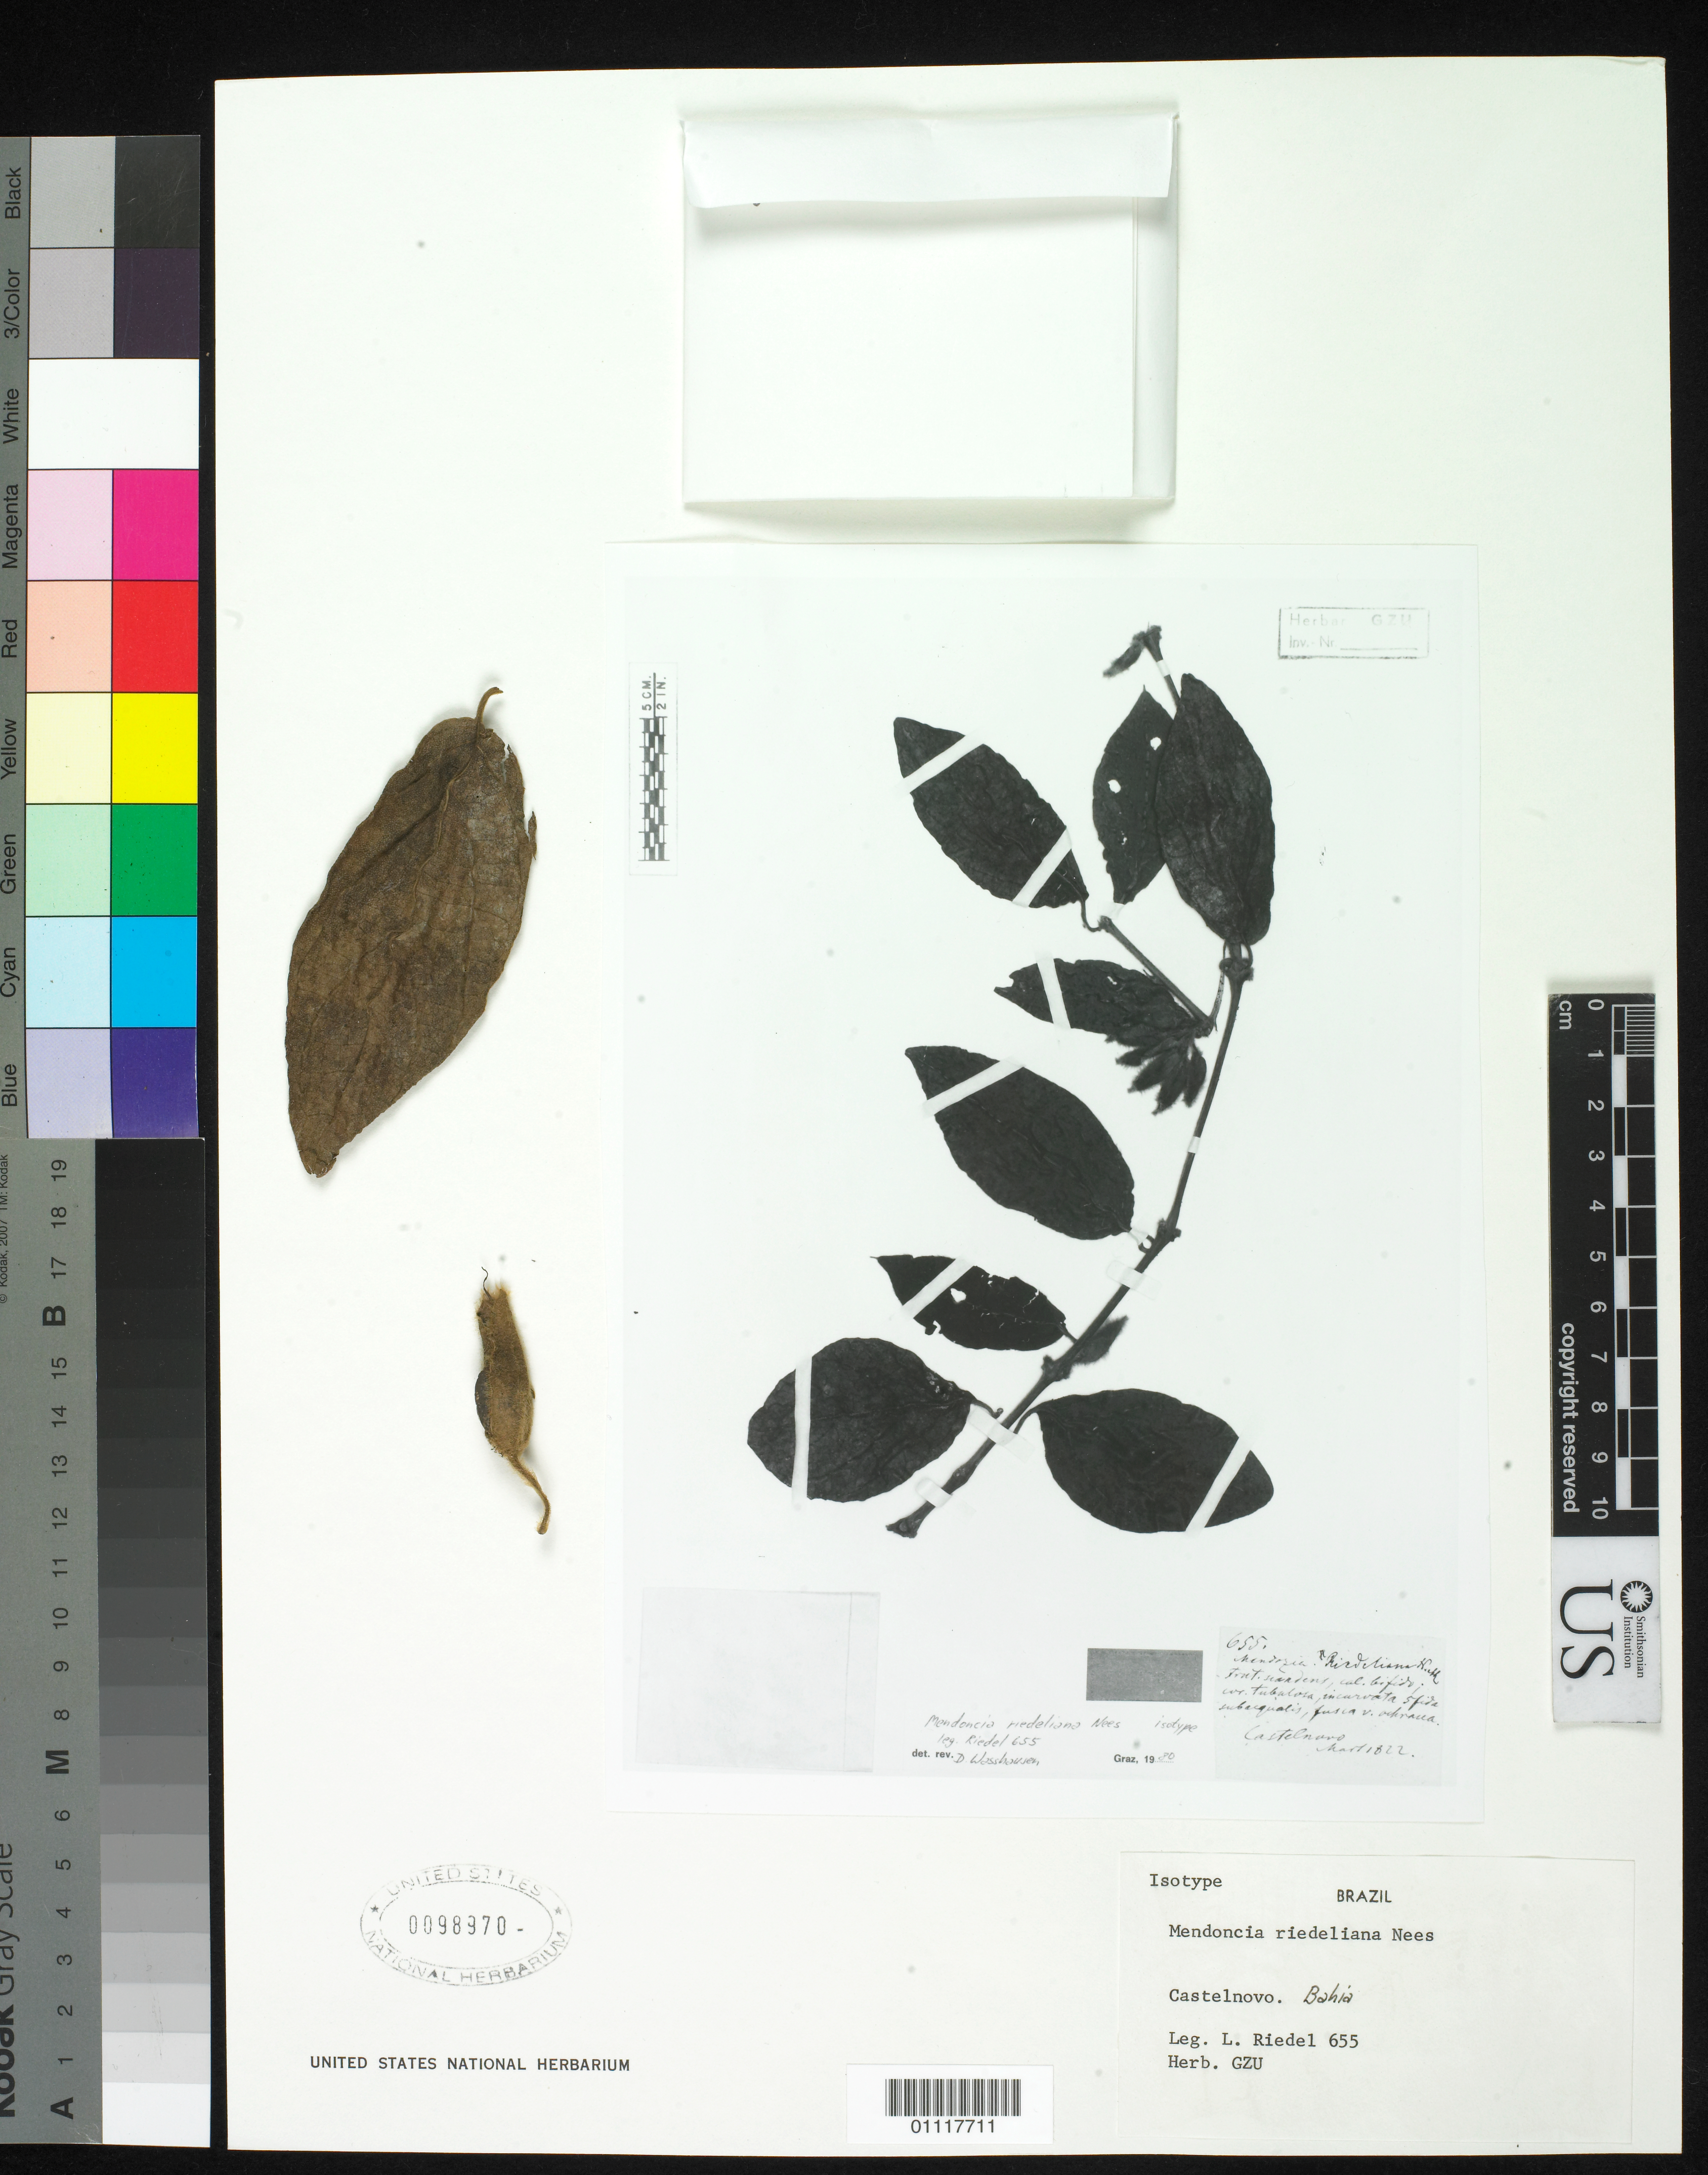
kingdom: Plantae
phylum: Tracheophyta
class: Magnoliopsida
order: Lamiales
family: Acanthaceae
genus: Mendoncia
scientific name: Mendoncia riedeliana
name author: Nees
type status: Isotype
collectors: L. Riedel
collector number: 655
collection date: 1822-03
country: Brazil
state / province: Bahia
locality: Castelnovo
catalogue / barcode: US 98970